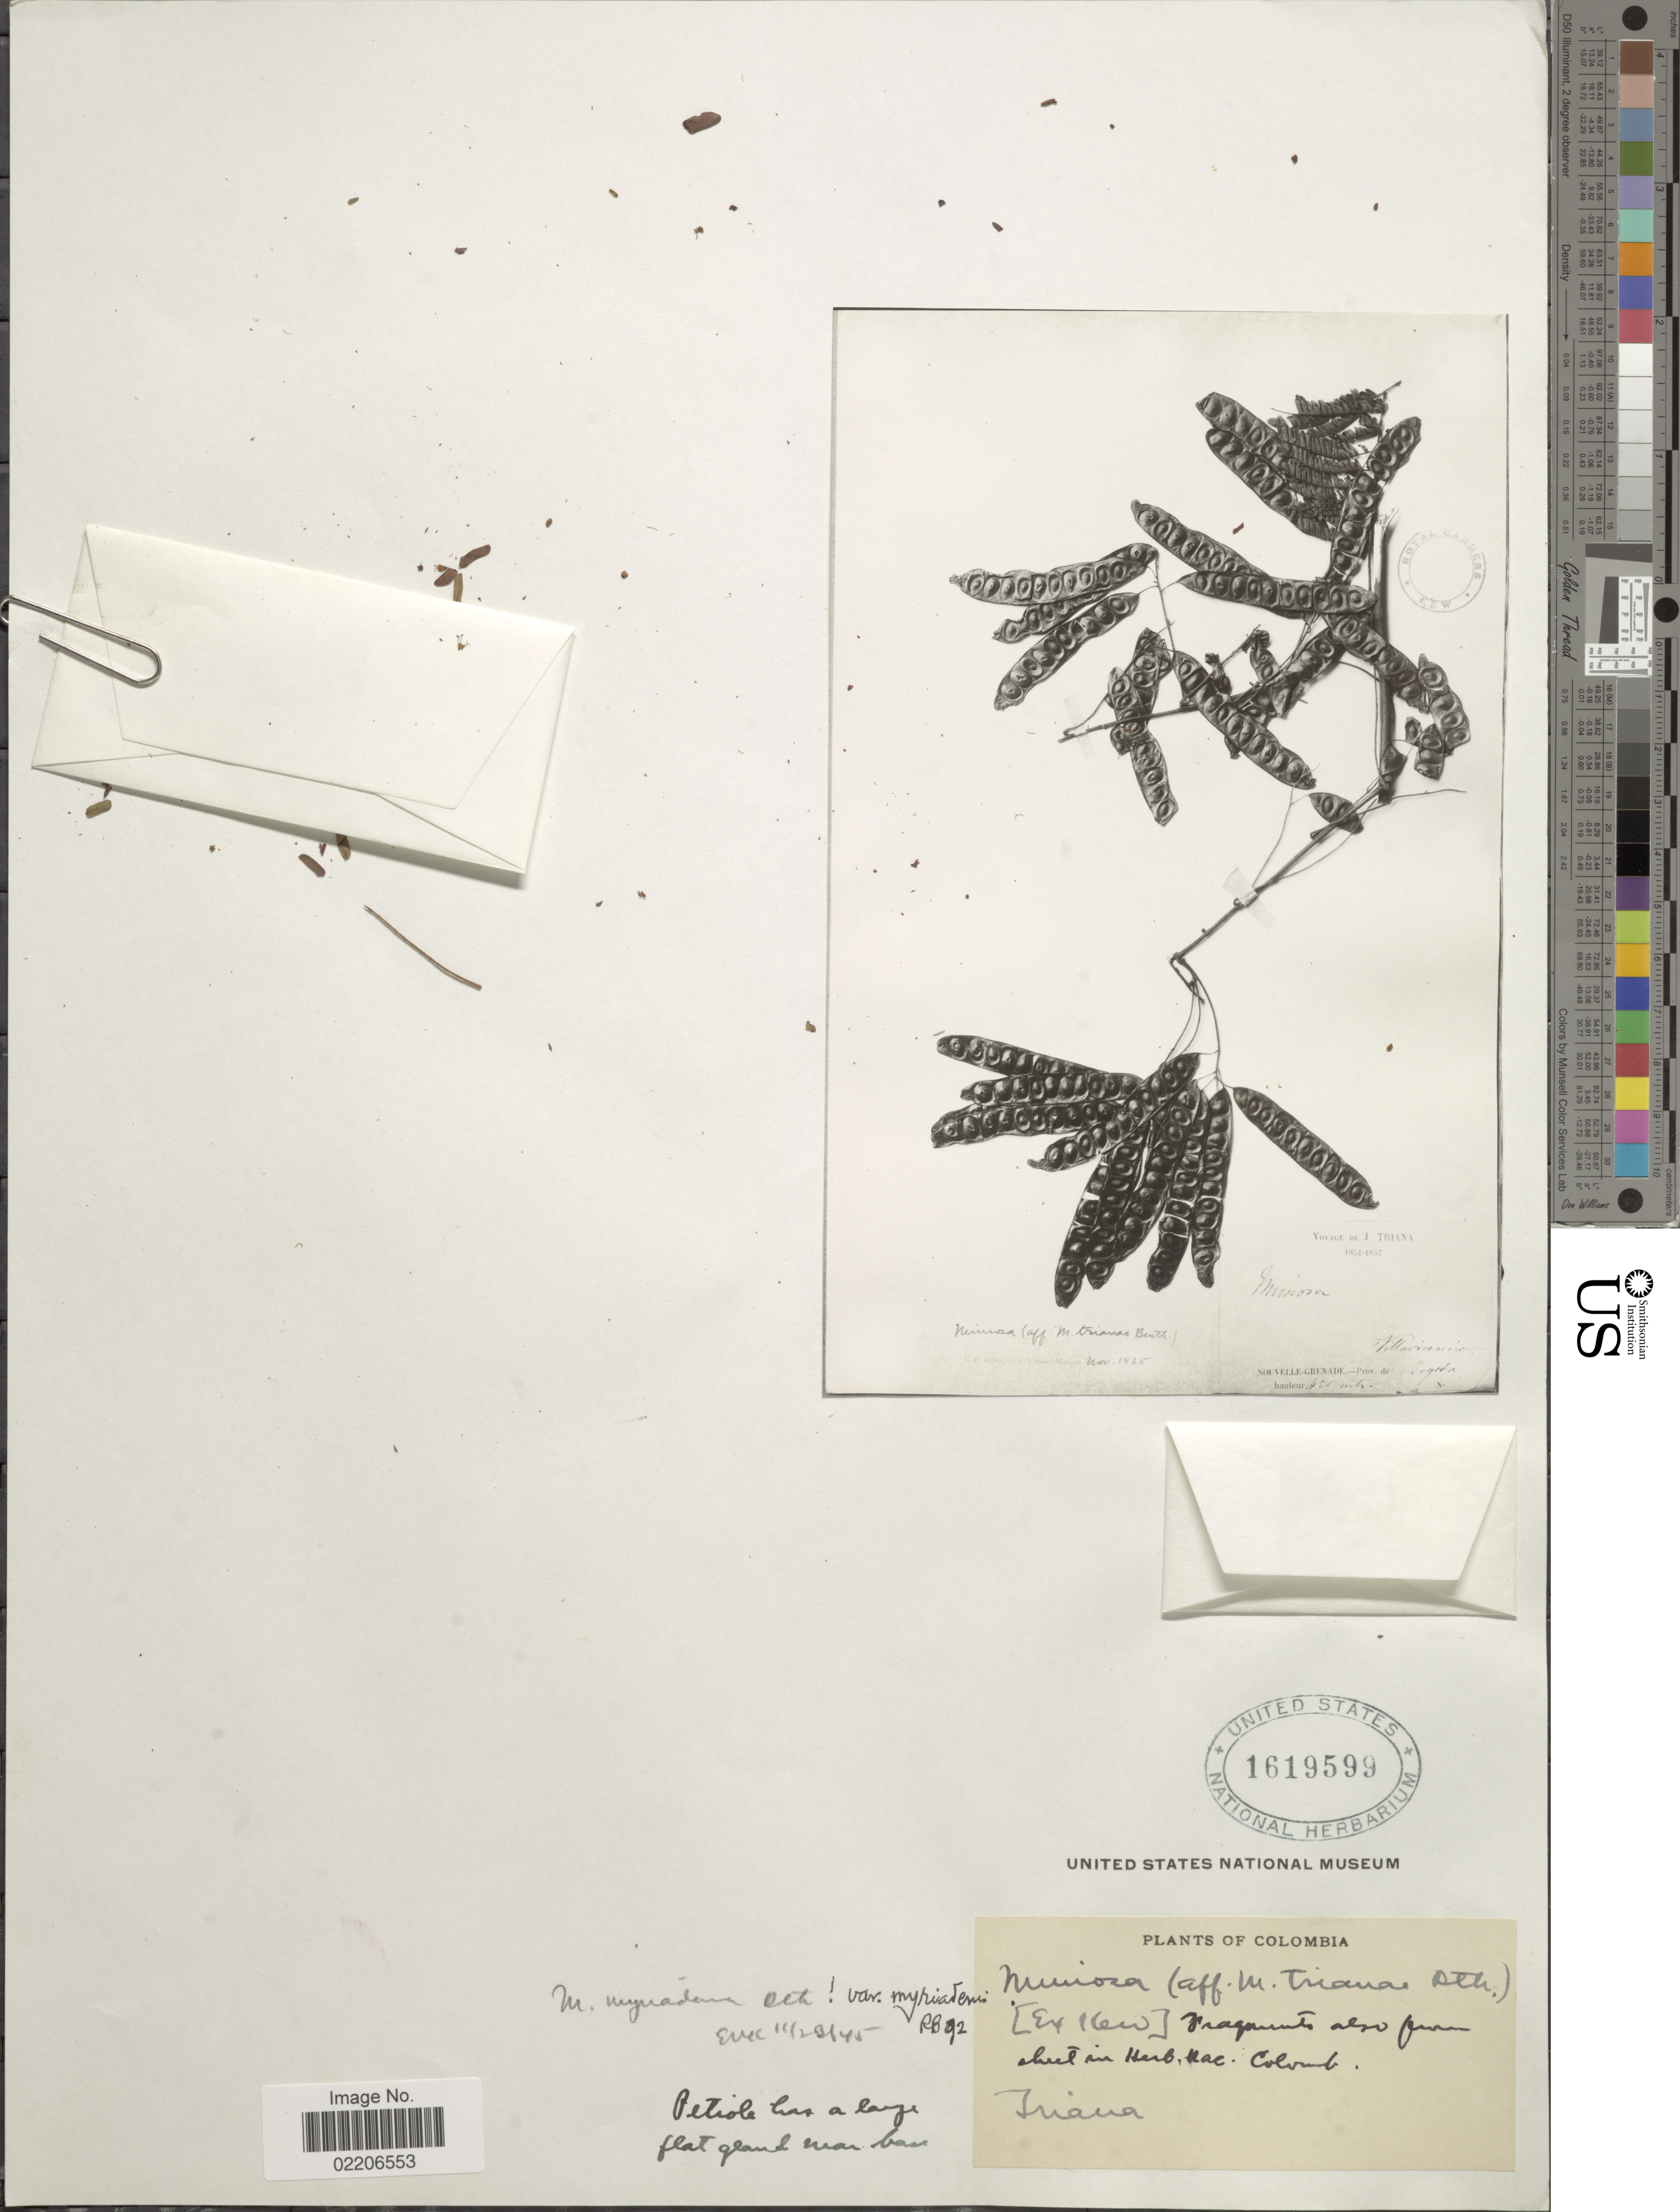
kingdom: Plantae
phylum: Tracheophyta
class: Magnoliopsida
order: Fabales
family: Fabaceae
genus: Mimosa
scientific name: Mimosa myriadenia var. myriadenia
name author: (Benth.) Benth.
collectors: Triana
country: Colombia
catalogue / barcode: US 1619599